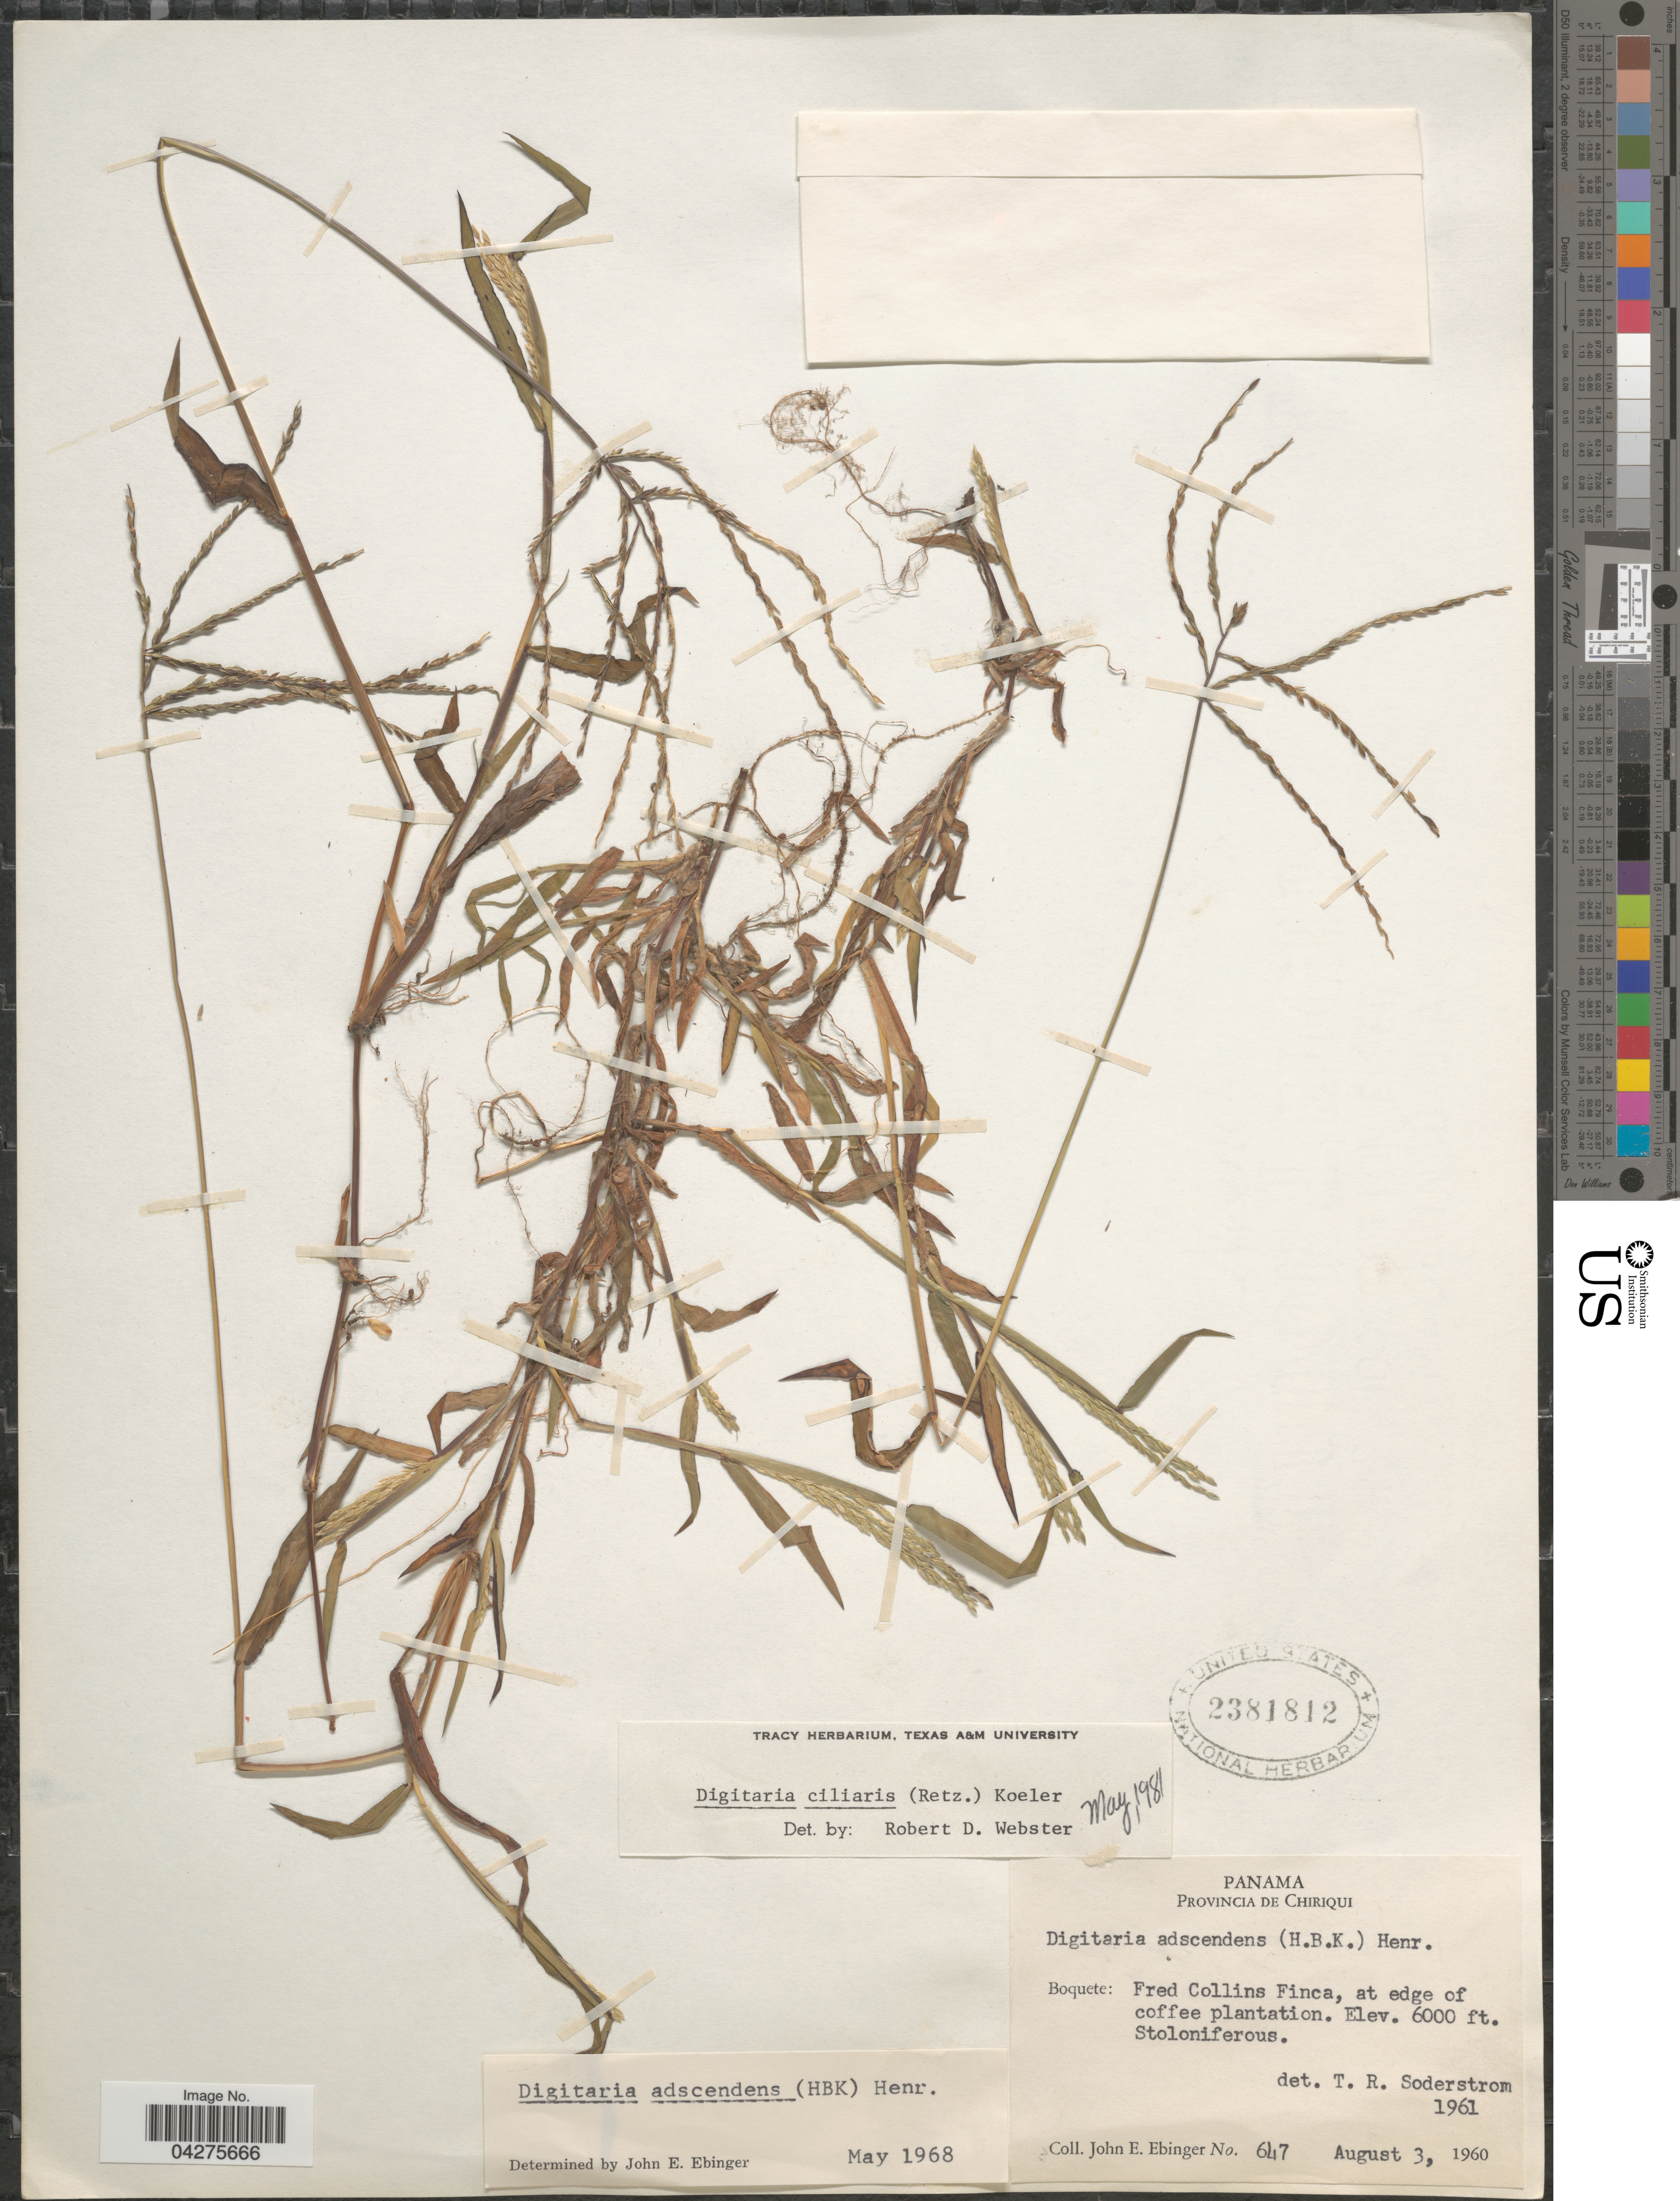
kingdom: Plantae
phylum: Tracheophyta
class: Liliopsida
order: Poales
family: Poaceae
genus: Digitaria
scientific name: Digitaria ciliaris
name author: (Retz.) Koeler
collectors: J. Ebinger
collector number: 647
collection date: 1960-08-03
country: Panama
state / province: Chiriqui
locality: Boquete: Fred Collins Finca, at edge of coffee plantation.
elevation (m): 1829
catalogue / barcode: US 2381812